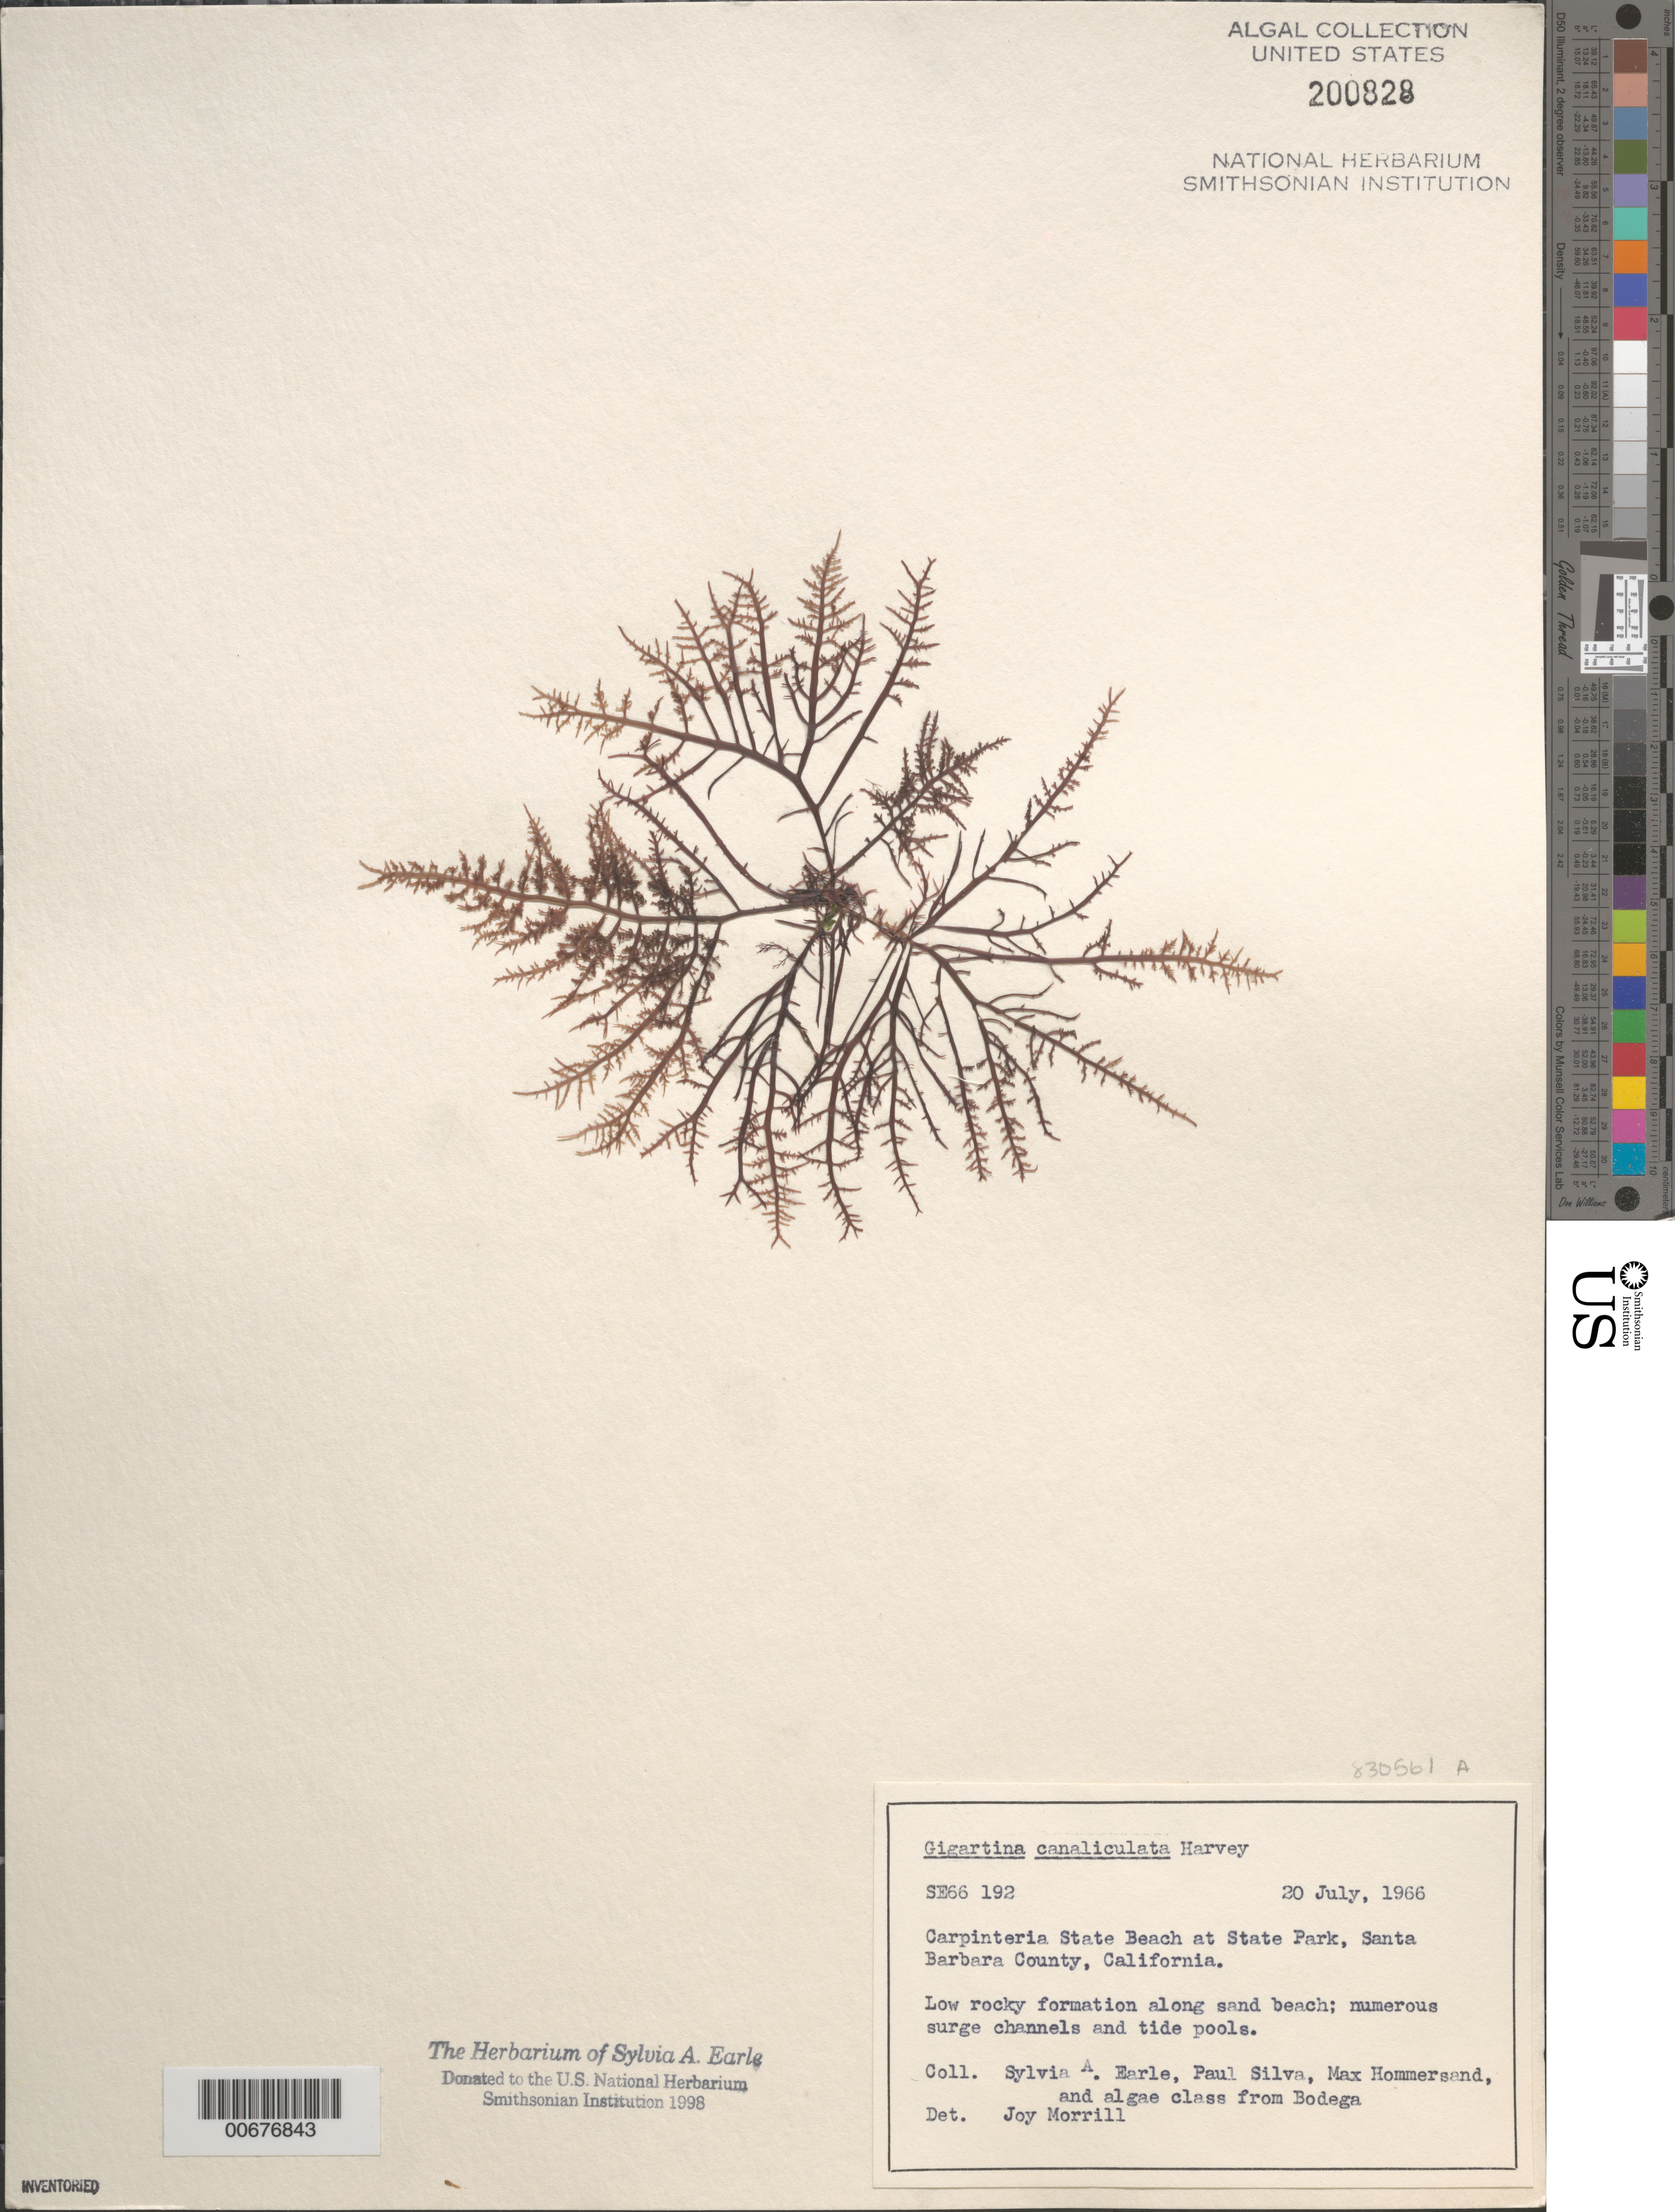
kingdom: Plantae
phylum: Rhodophyta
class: Florideophyceae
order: Gigartinales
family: Gigartinaceae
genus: Chondracanthus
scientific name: Chondracanthus canaliculatus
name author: (Harv.) Guiry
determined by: Algae name updating Project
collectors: S. A. Earle, P. C. Silva, M. H. Hommersand & Bodega Algae Class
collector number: SE 66192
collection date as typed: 20 Jul 1966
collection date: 1966-07-20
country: United States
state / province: California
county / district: Santa Barbara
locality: Carpinteria State Beach, State Park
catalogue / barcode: US 200828